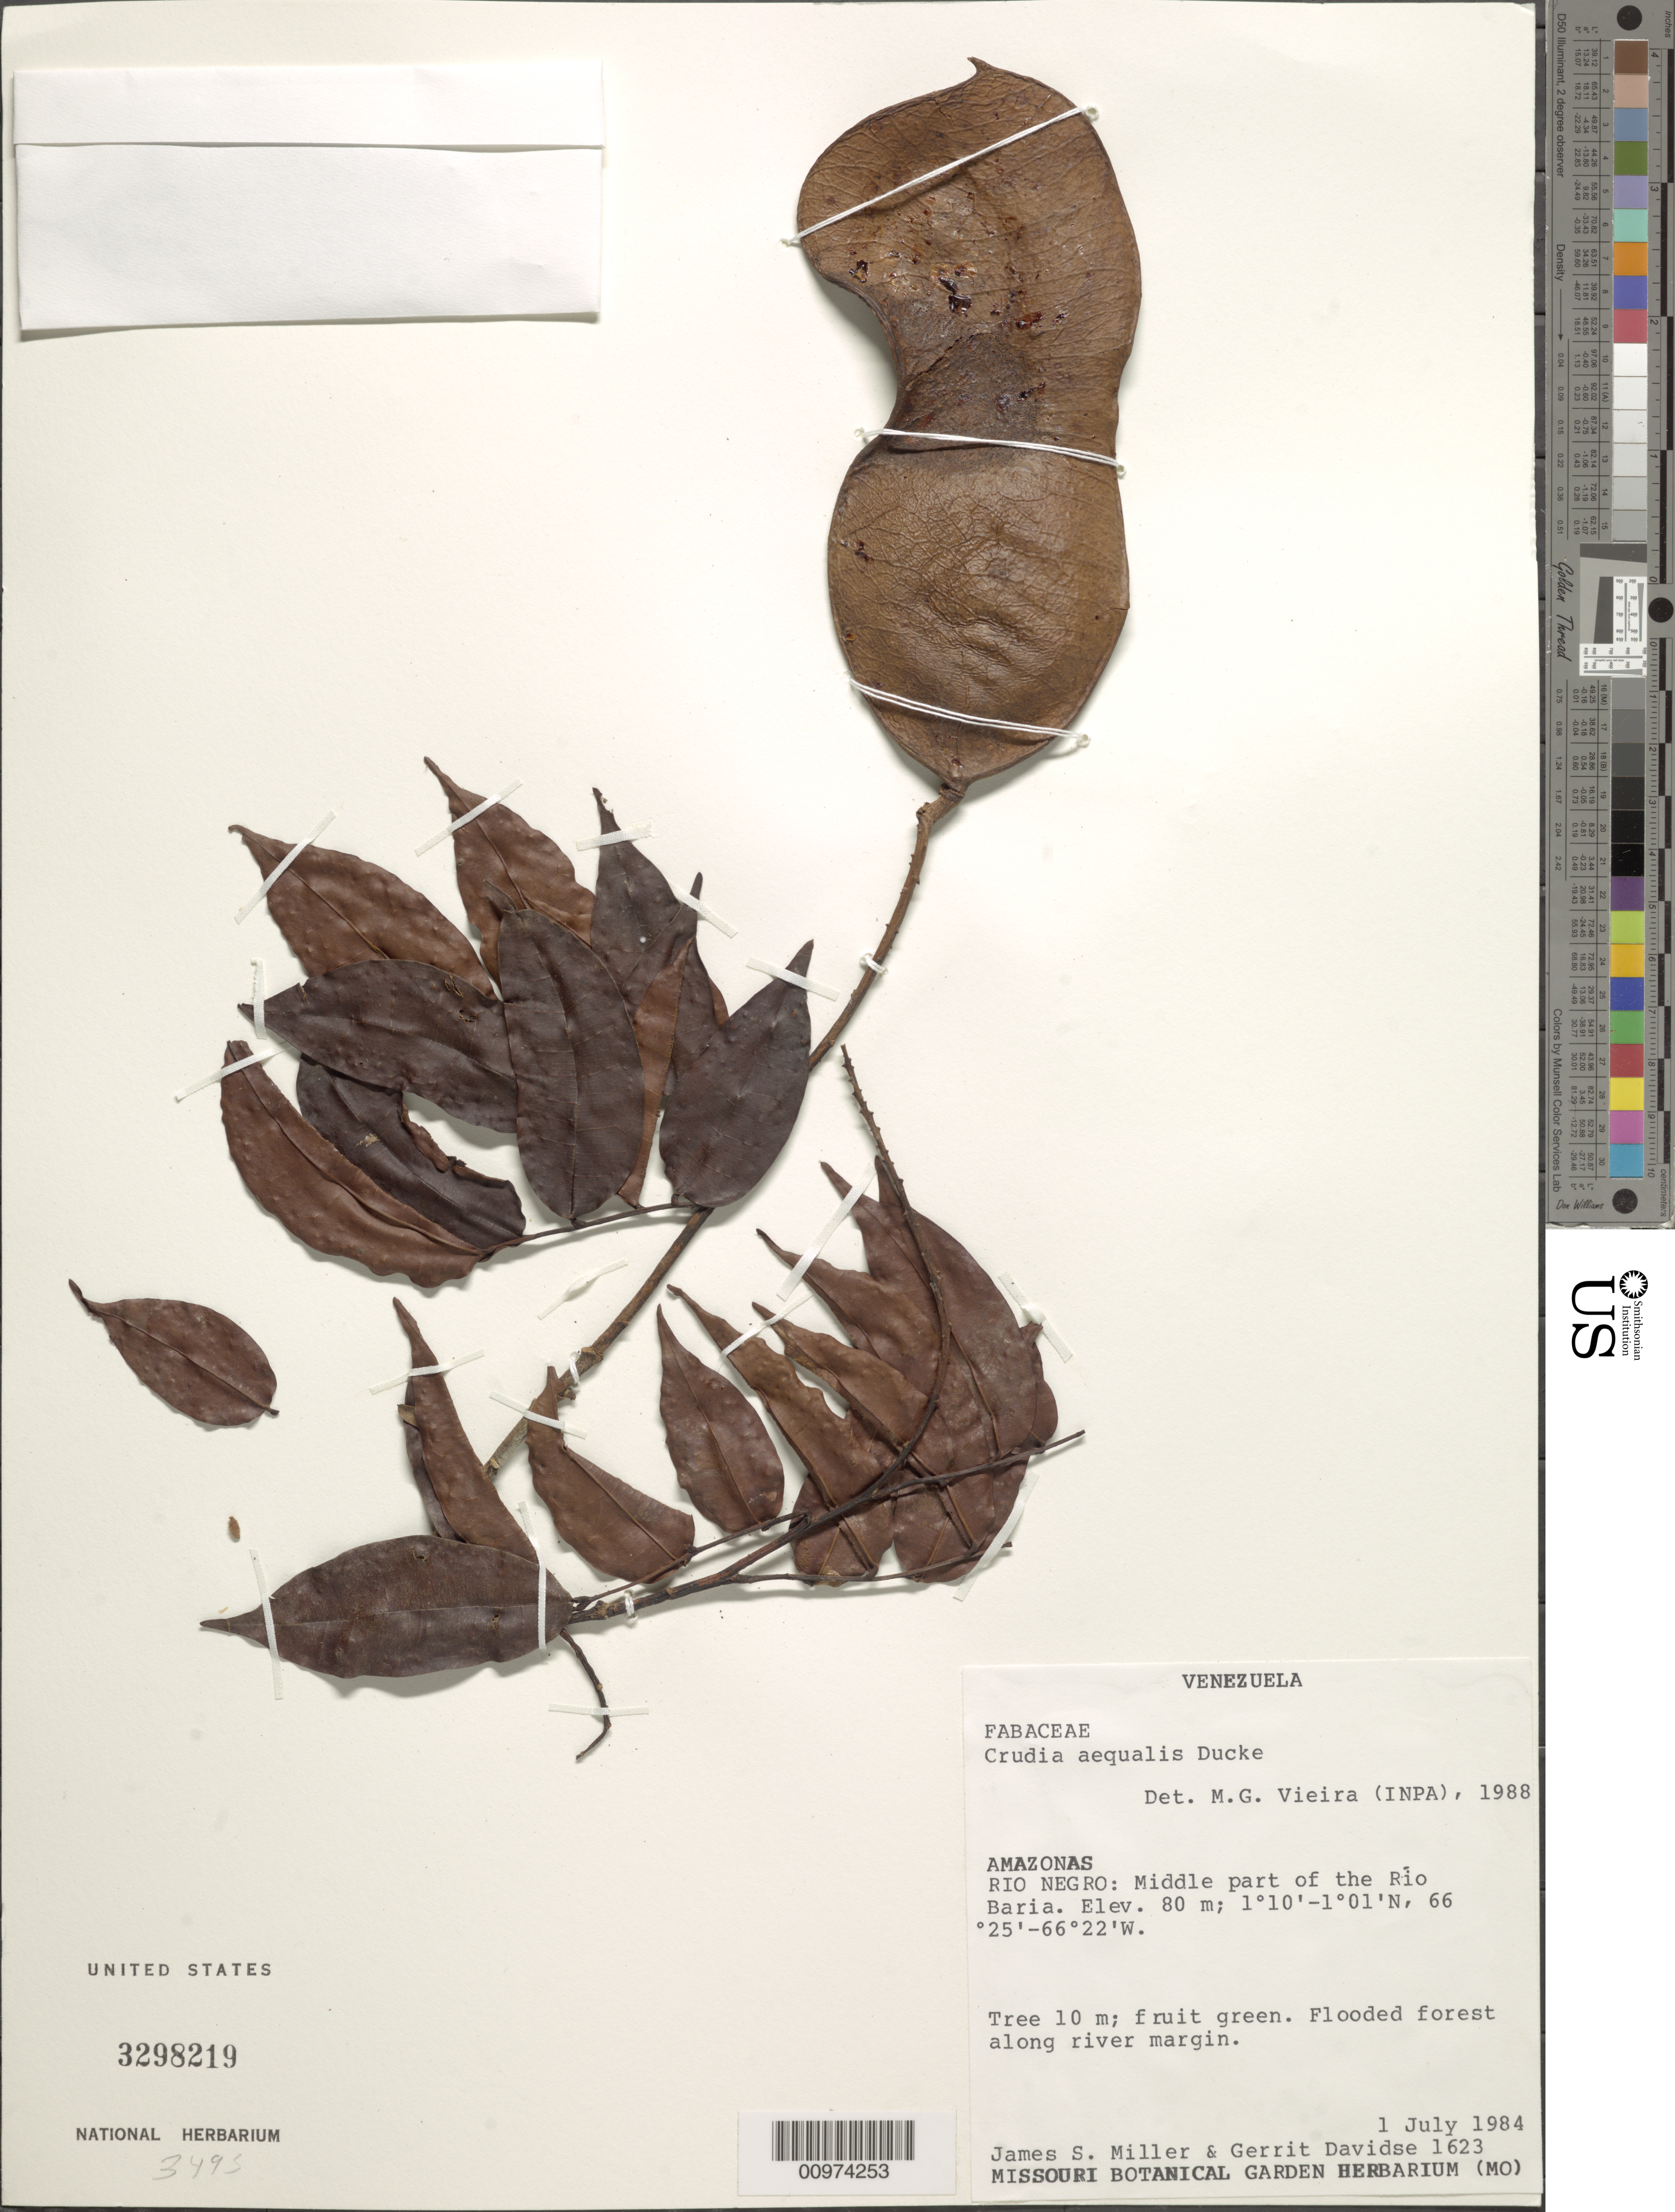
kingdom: Plantae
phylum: Tracheophyta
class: Magnoliopsida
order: Fabales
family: Fabaceae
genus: Crudia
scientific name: Crudia aequalis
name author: Ducke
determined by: Vieira, M. G. G., (INPA), Instituto Nacional de Pesquisas de Amazonia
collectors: J. S. Miller & G. Davidse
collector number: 1623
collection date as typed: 1-Jul-84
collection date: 1984-07-01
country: Venezuela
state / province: Amazonas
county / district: Río Negro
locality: Río Baria, middle part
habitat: Flooded forest along river margin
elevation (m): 80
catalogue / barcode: US 3298219